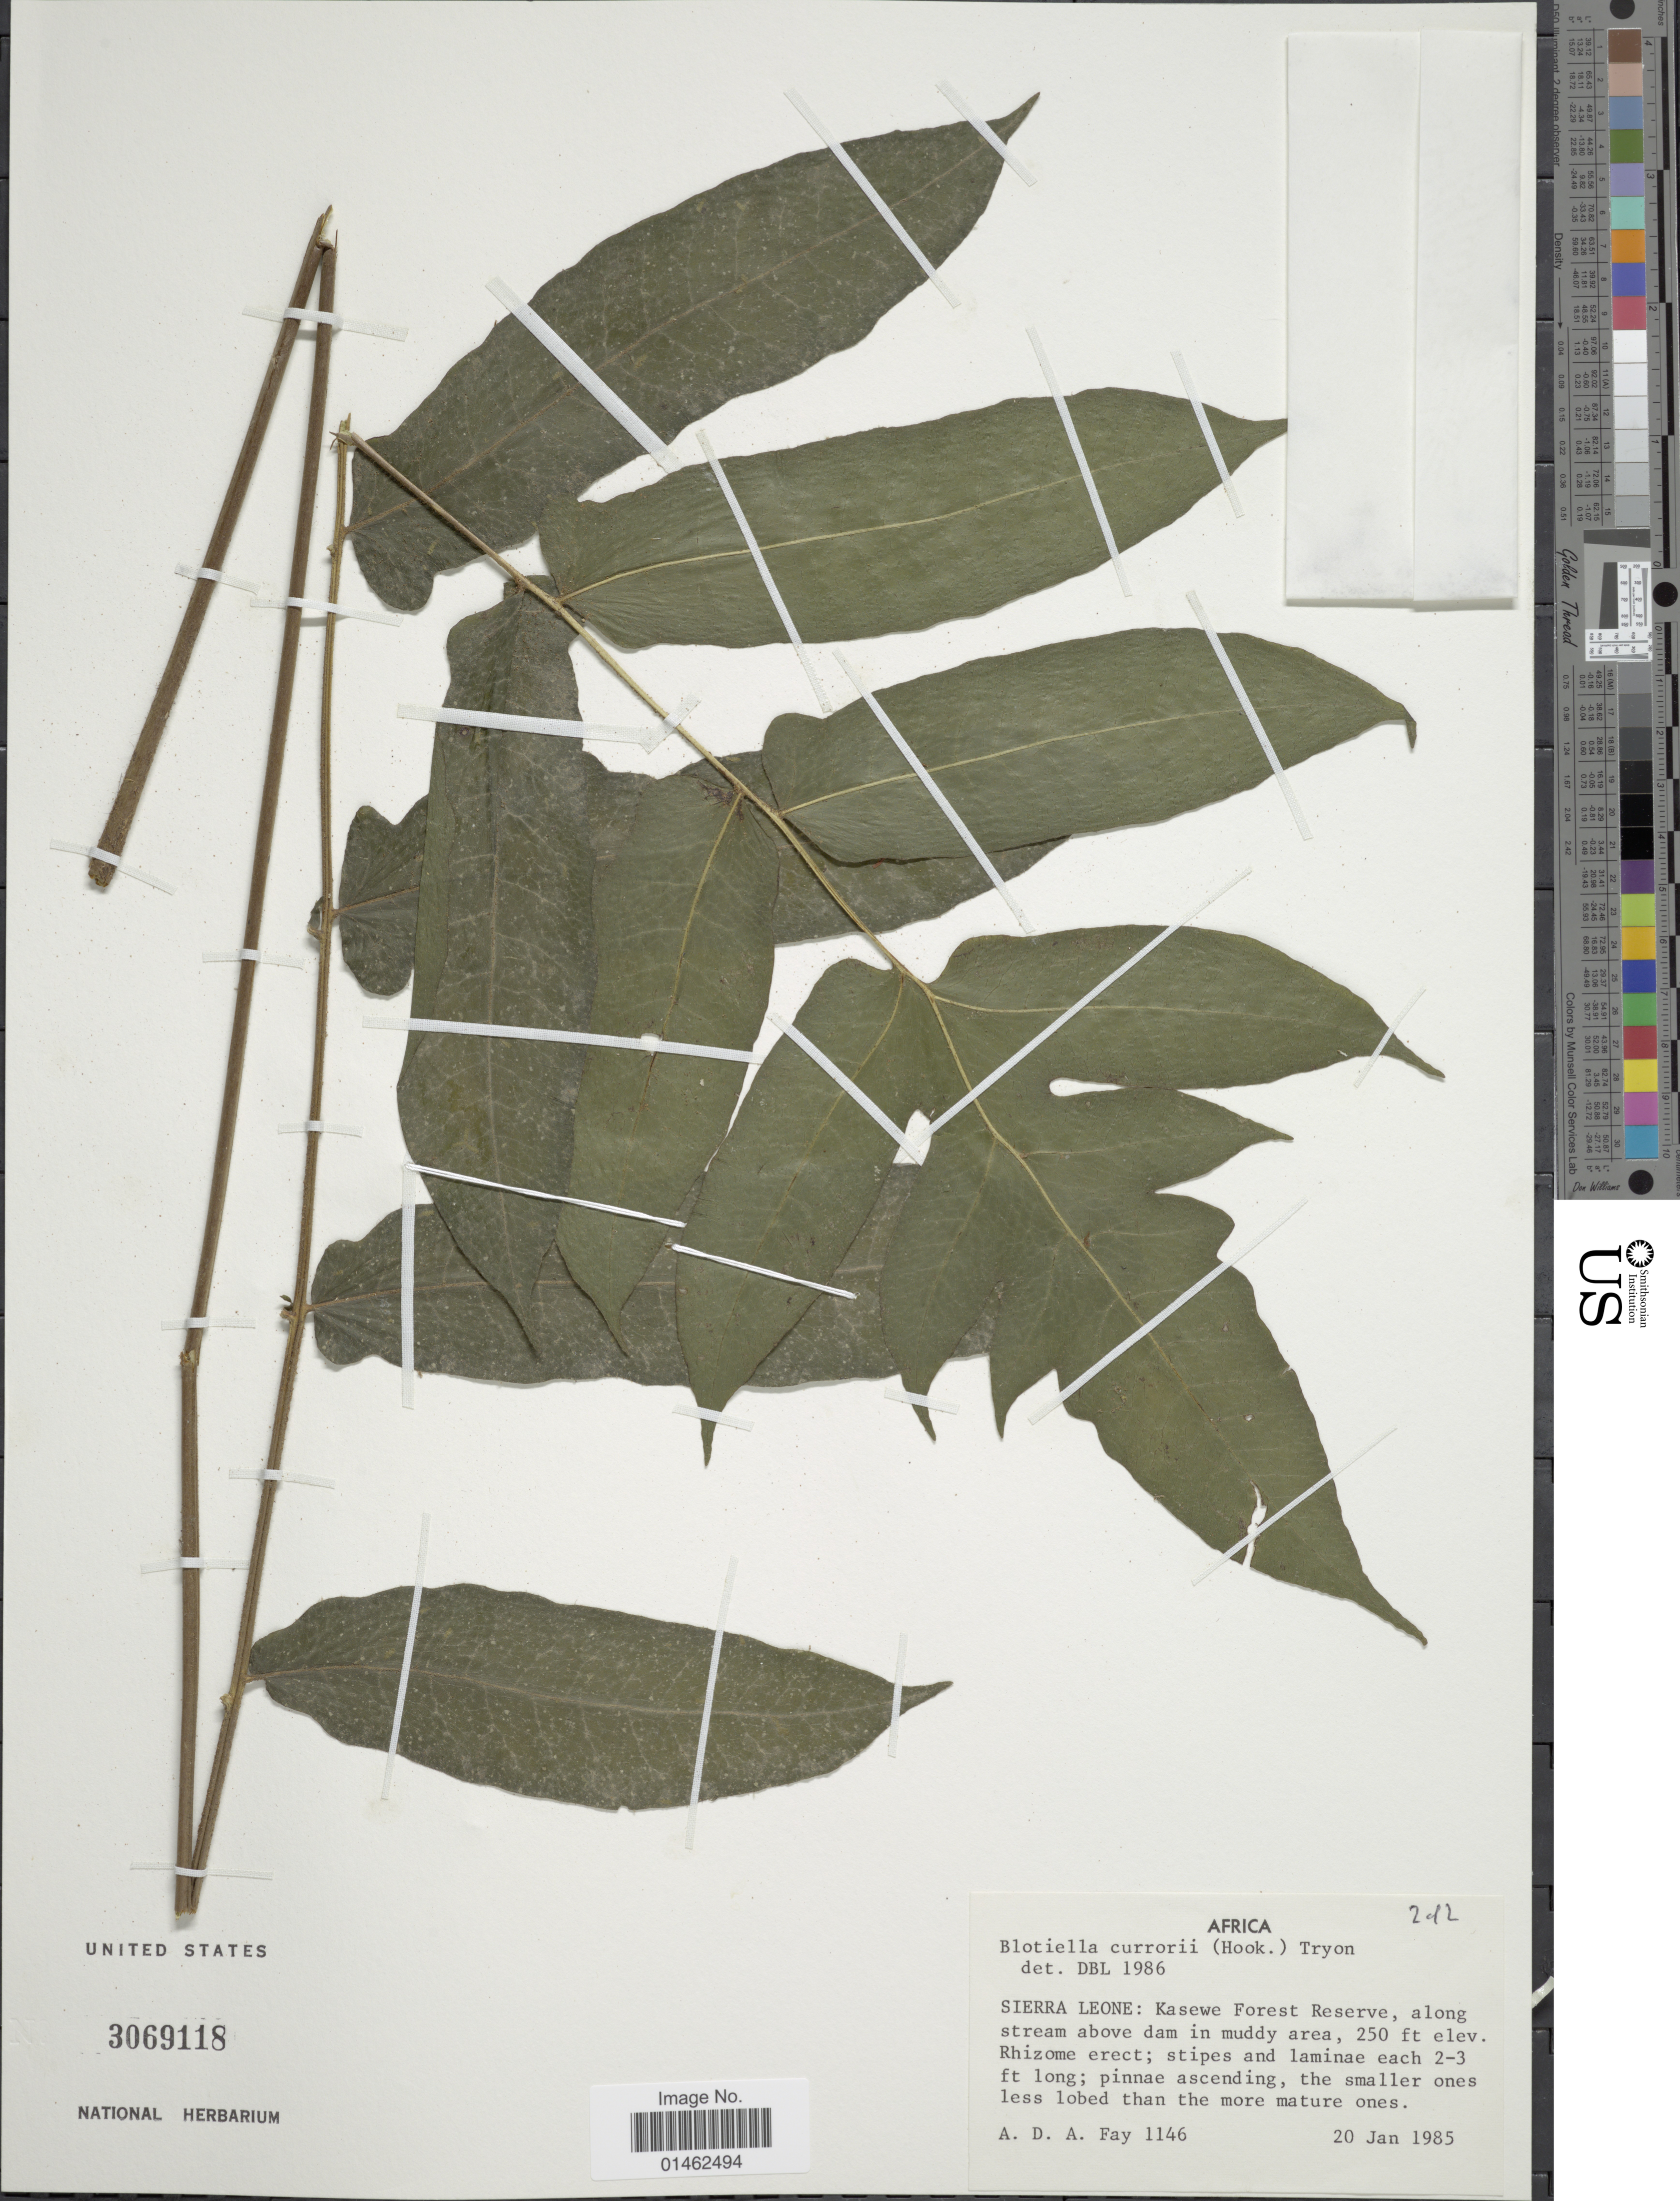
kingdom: Plantae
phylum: Tracheophyta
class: Polypodiopsida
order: Polypodiales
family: Dennstaedtiaceae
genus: Blotiella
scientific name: Blotiella currorii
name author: Hook.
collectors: A. Fay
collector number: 1146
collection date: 1985-01-20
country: Sierra Leone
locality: Arica, Kasewe Forest Reserve, along stream above dam in muddy area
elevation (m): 76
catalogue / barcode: US 3069118